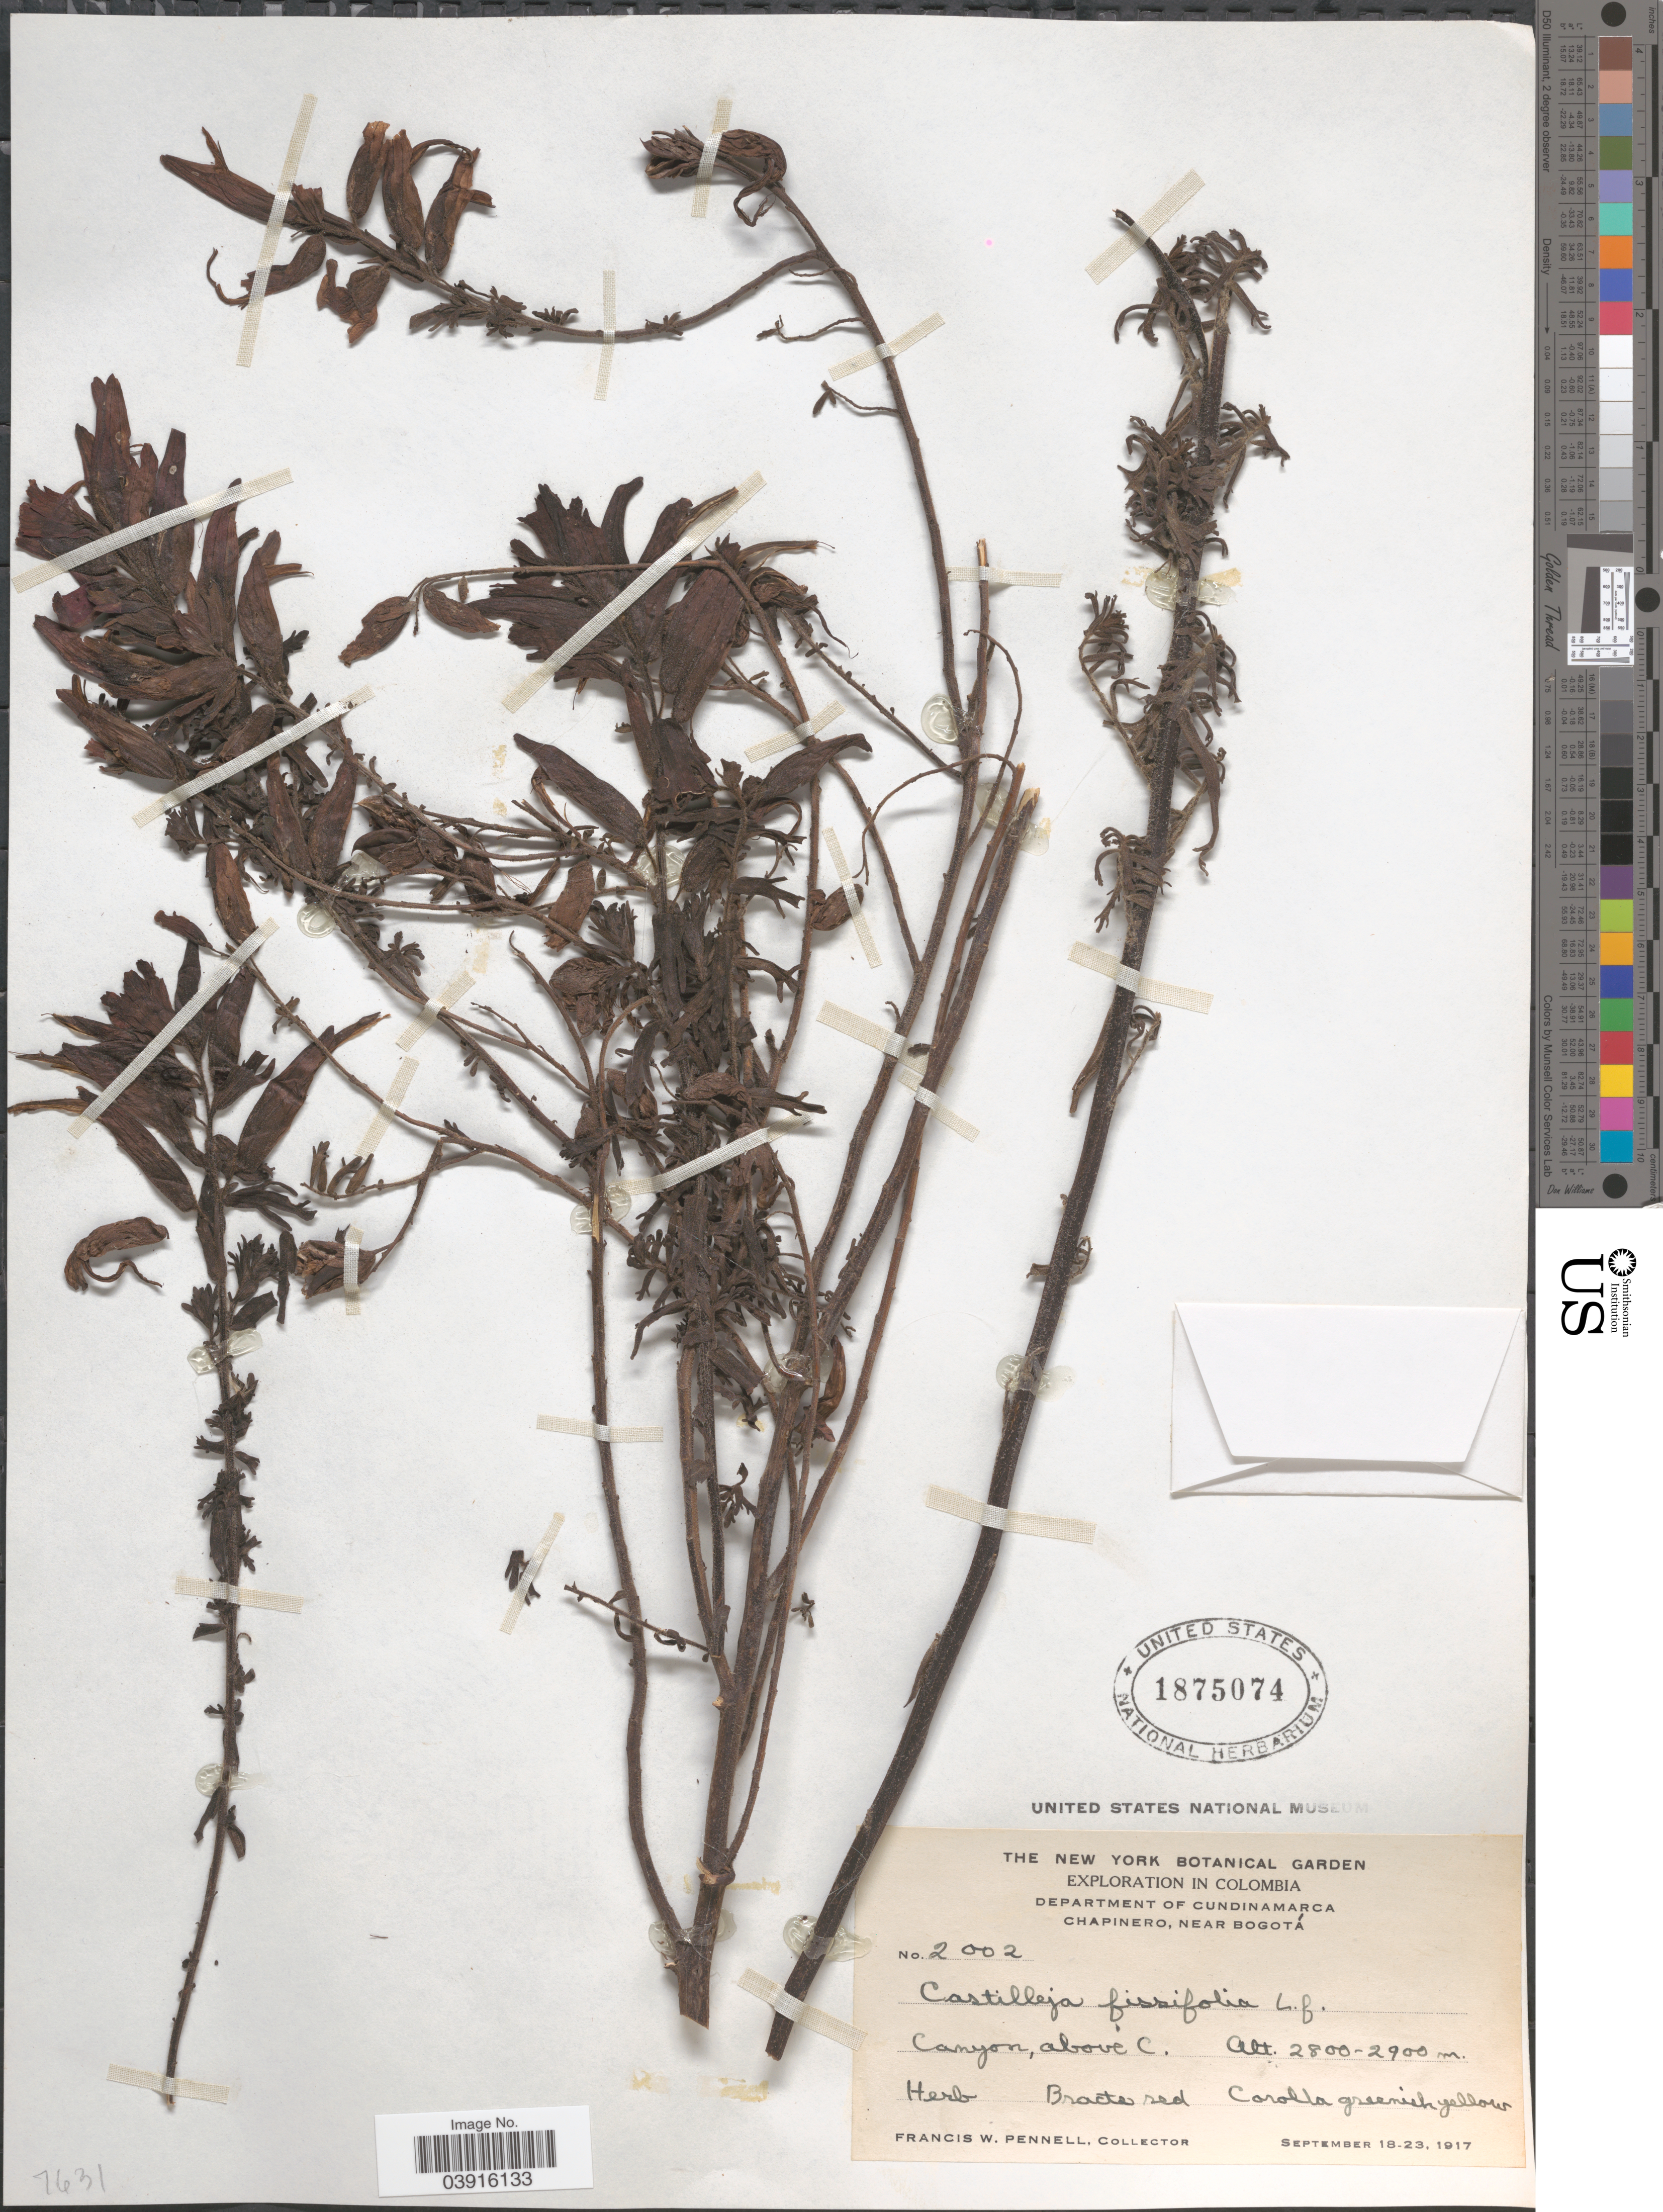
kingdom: Plantae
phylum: Tracheophyta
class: Magnoliopsida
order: Lamiales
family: Orobanchaceae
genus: Castilleja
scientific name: Castilleja fissifolia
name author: L. f.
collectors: F. W. Pennell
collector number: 2002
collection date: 1917-09-18/1917-09-23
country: Colombia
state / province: Cundinamarca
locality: Department of Cundinamarca. Chapinero, near Bogotá. Canyon, above C.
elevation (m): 2800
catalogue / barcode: US 1875074